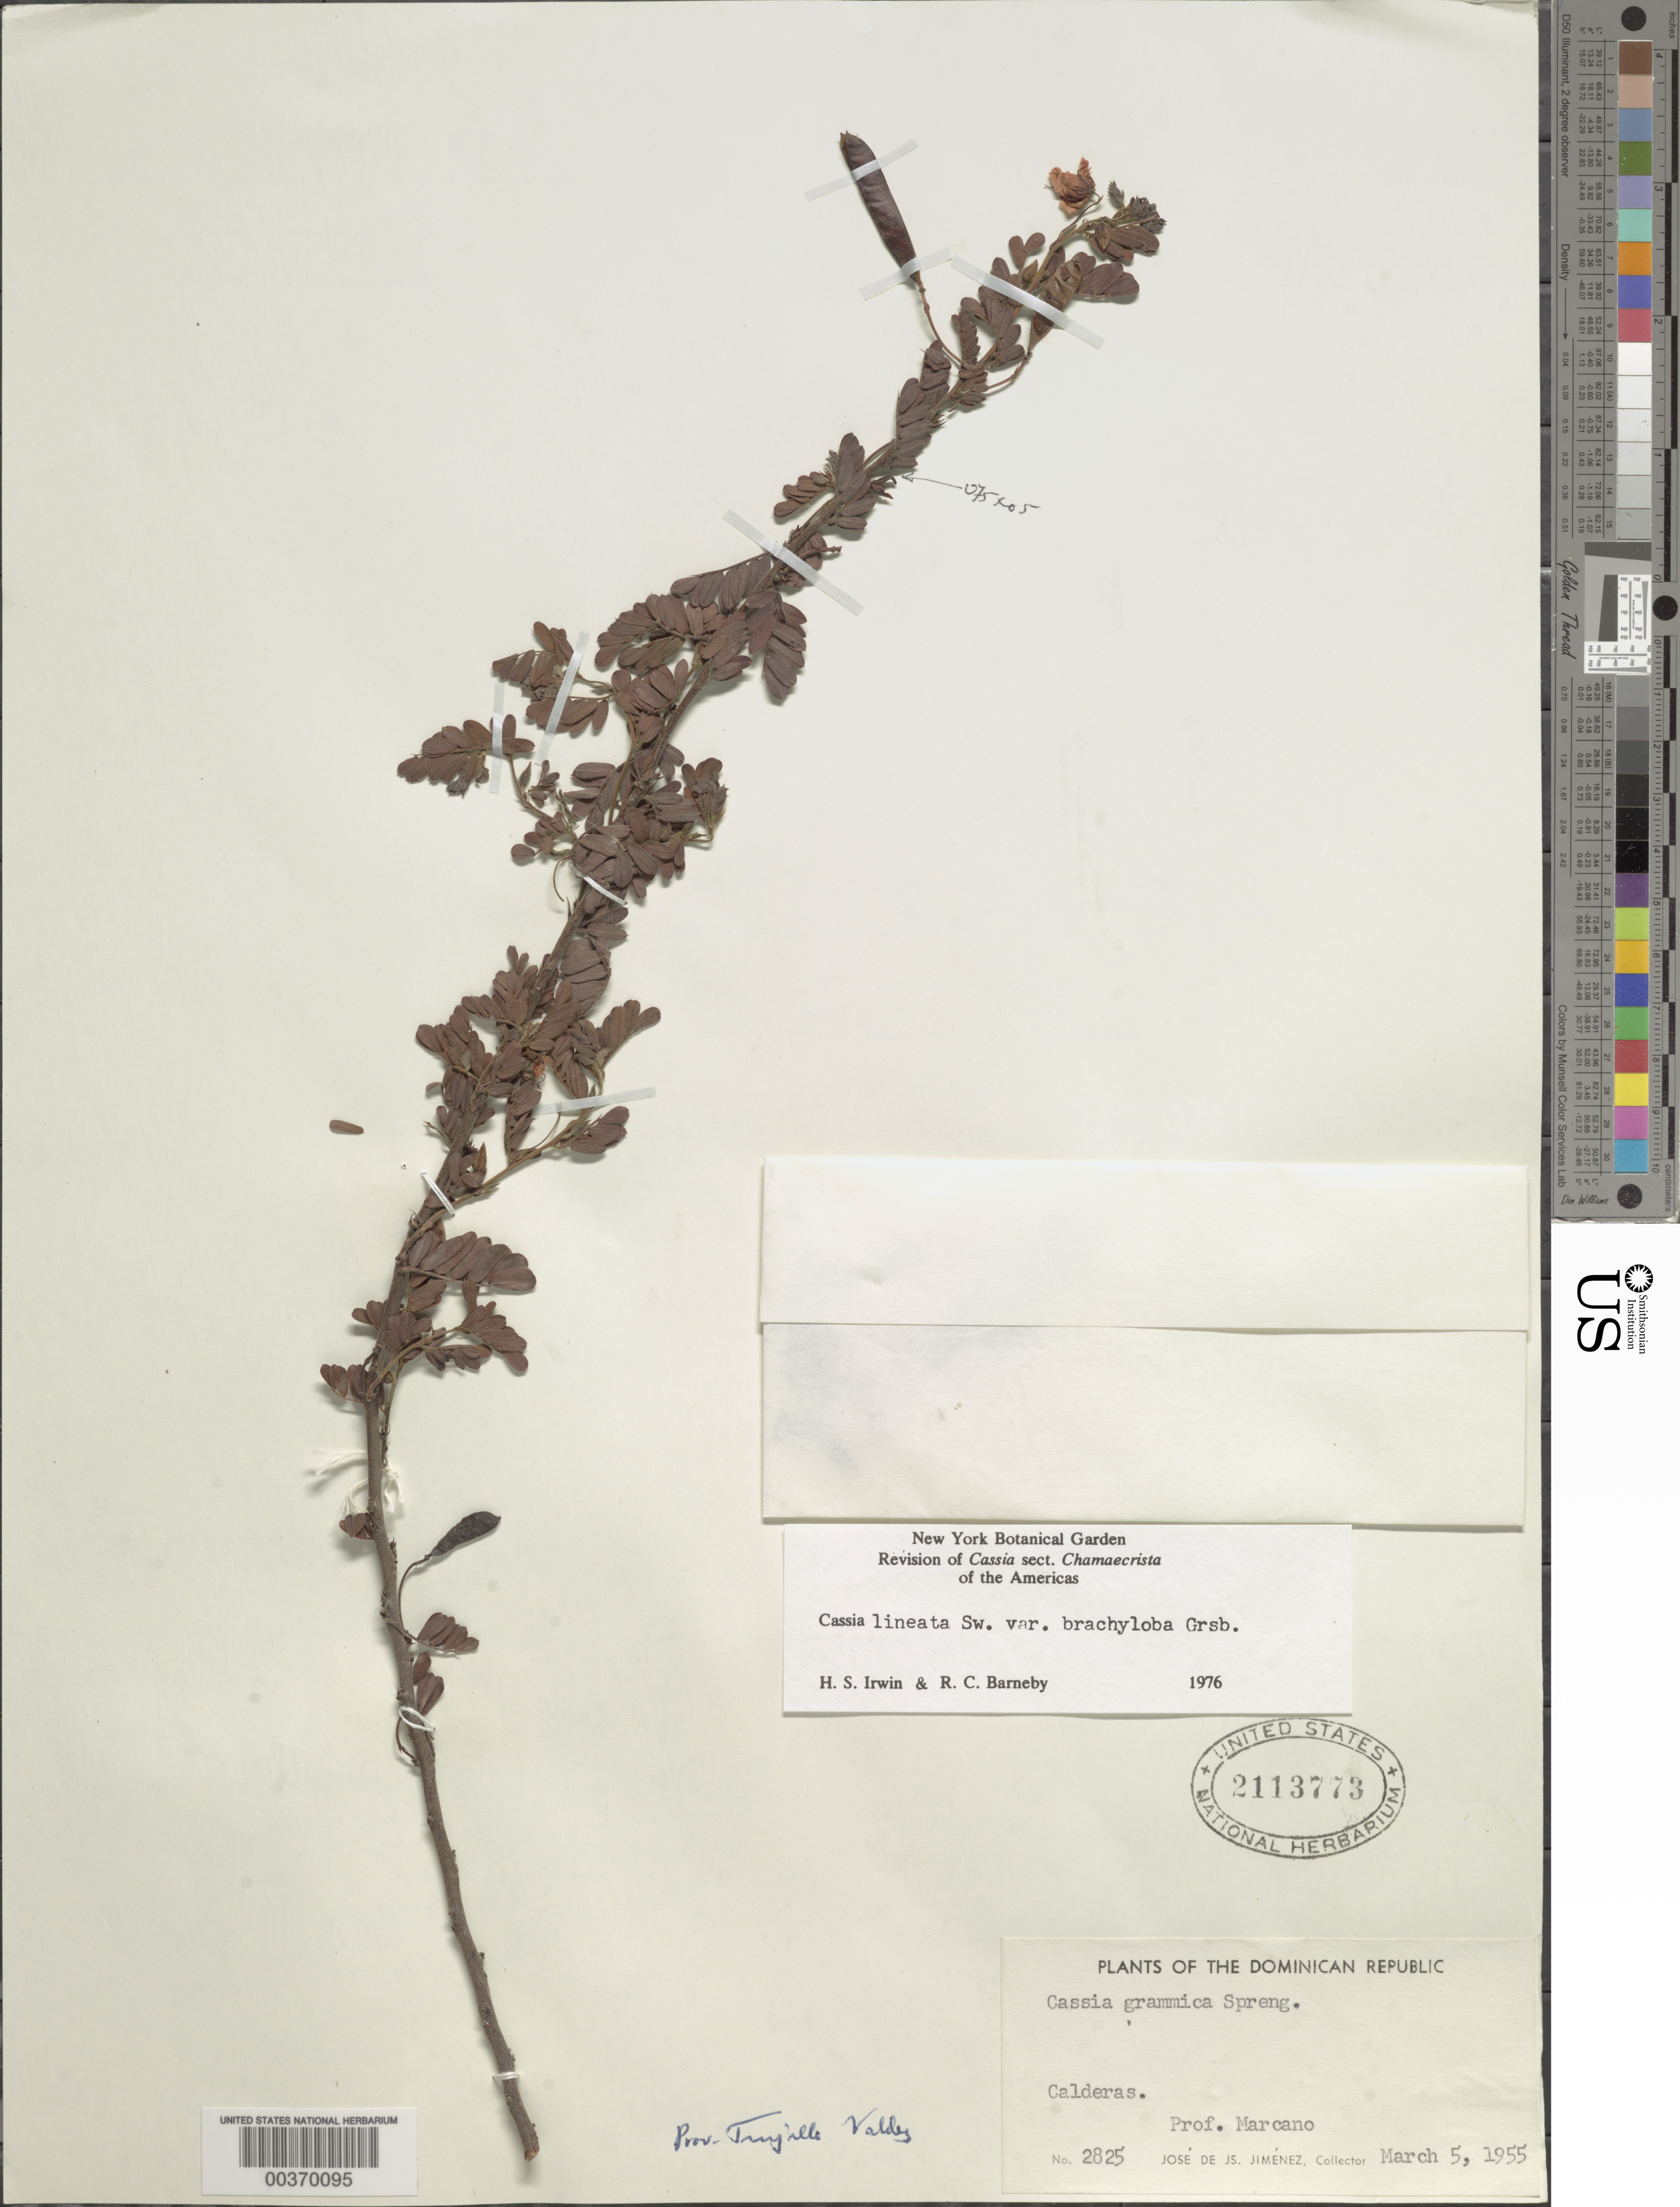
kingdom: Plantae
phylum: Tracheophyta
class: Magnoliopsida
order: Fabales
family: Fabaceae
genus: Chamaecrista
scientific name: Chamaecrista lineata var. brachyloba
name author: (Griseb.) H.S. Irwin & Barneby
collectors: J. J. Jiménez Almonte & E. J. Marcano F.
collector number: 2825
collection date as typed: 05 Mar 1955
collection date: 1955-03-05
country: Dominican Republic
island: Hispaniola Island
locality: Calderas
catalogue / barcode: US 2113773